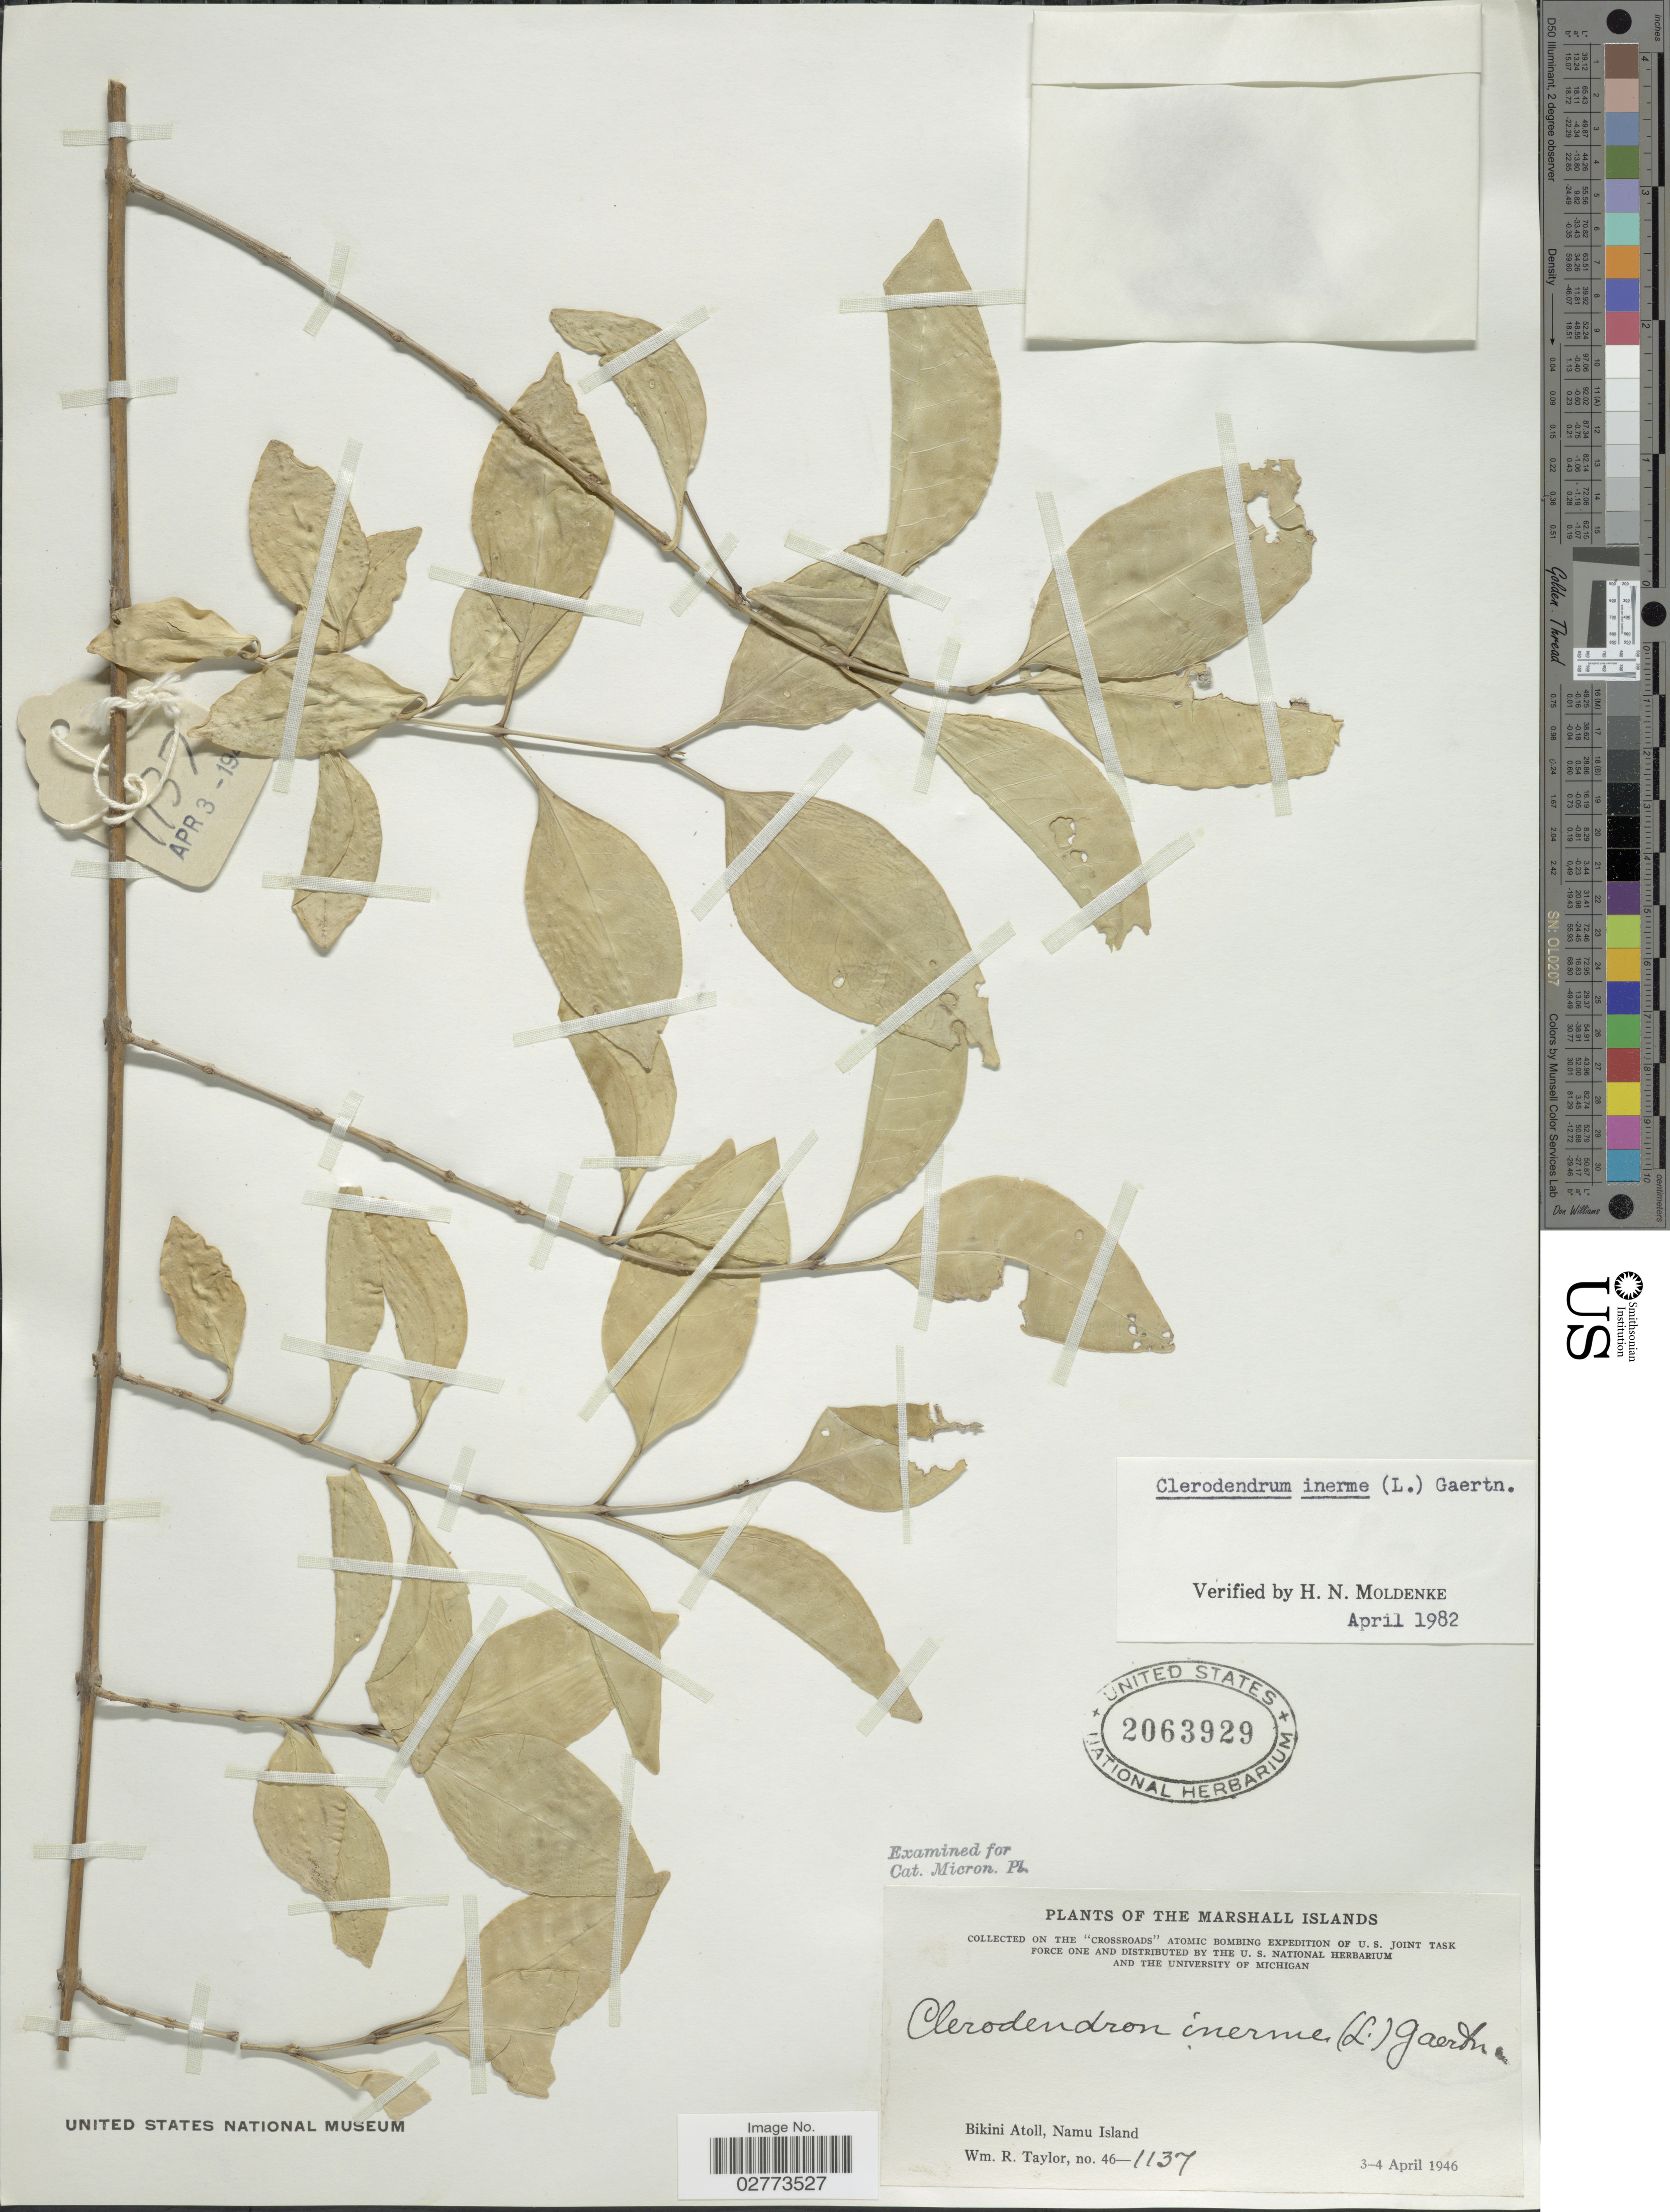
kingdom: Plantae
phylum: Tracheophyta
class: Magnoliopsida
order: Lamiales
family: Lamiaceae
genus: Clerodendrum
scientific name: Clerodendrum inerme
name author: (L.) Gaertn.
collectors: W. R. Taylor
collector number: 46-1137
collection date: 1946-04-03/1946-04-04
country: Marshall Islands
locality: Bikini Atoll, Namu Islands.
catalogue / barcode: US 2063929